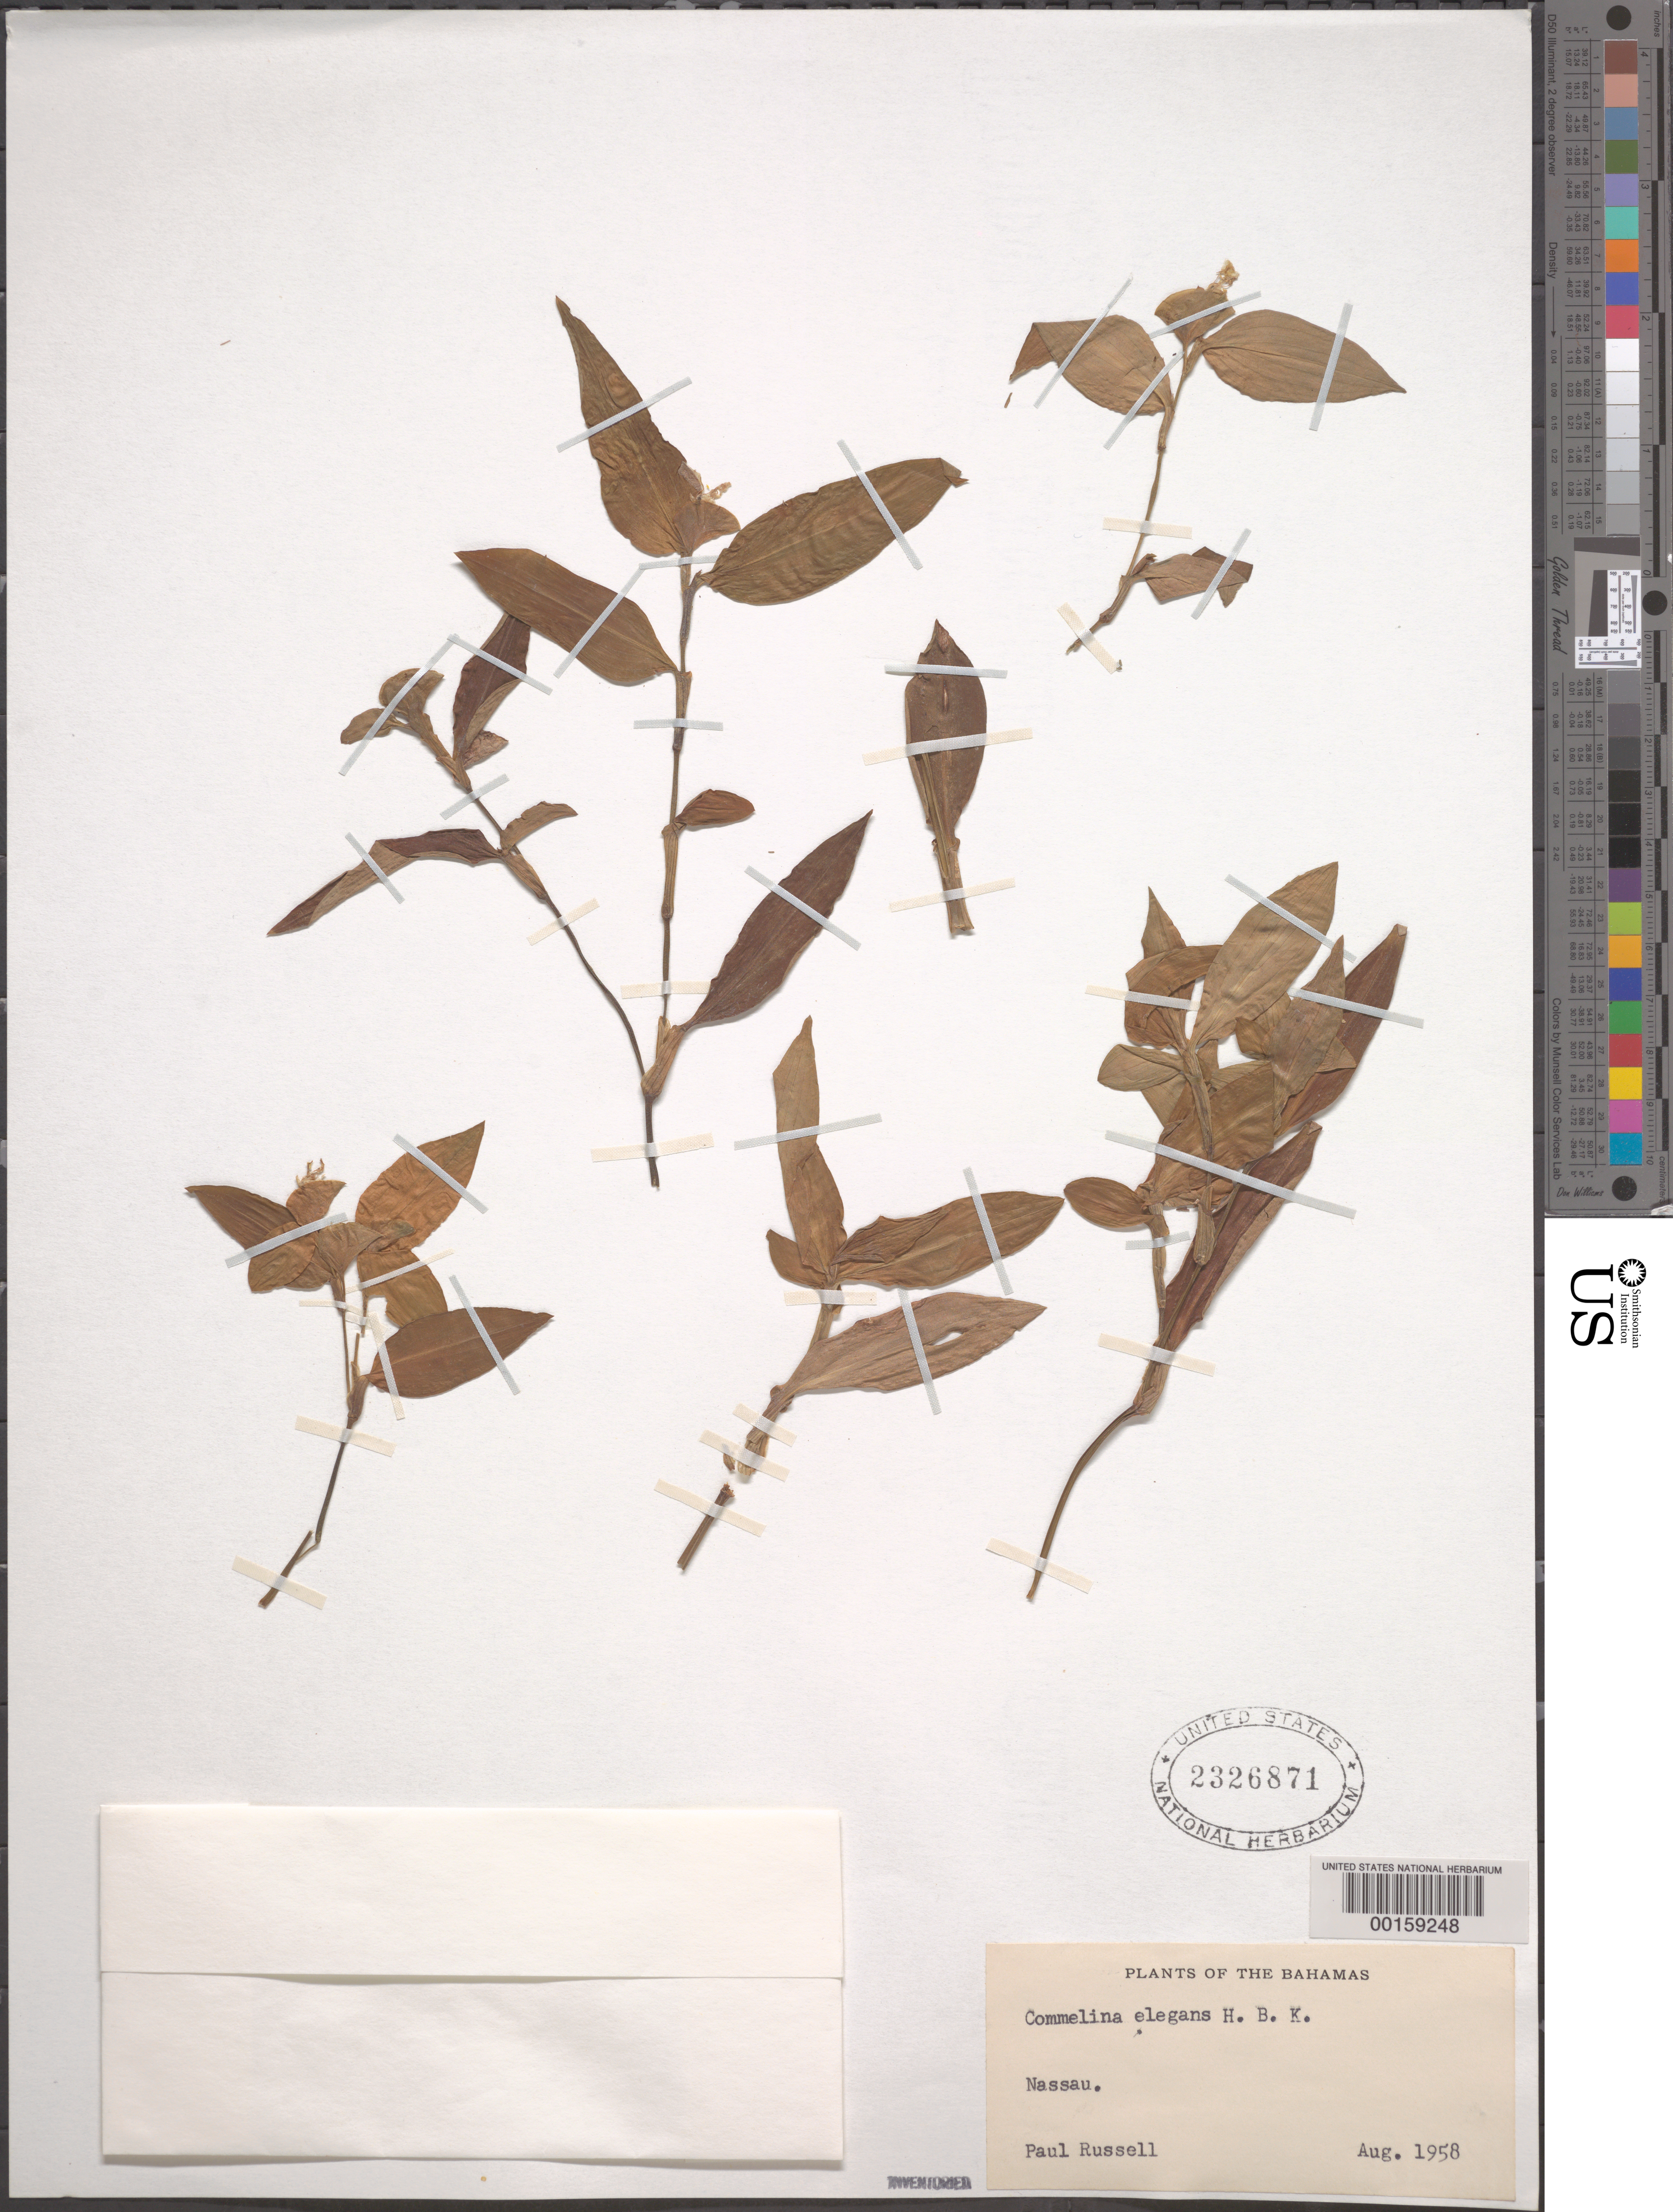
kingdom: Plantae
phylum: Tracheophyta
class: Liliopsida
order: Commelinales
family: Commelinaceae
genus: Commelina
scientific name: Commelina erecta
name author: L.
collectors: P. G. Russell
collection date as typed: Aug 1958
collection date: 1958-08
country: Bahamas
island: New Providence Island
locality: Nassau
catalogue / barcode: US 2326871